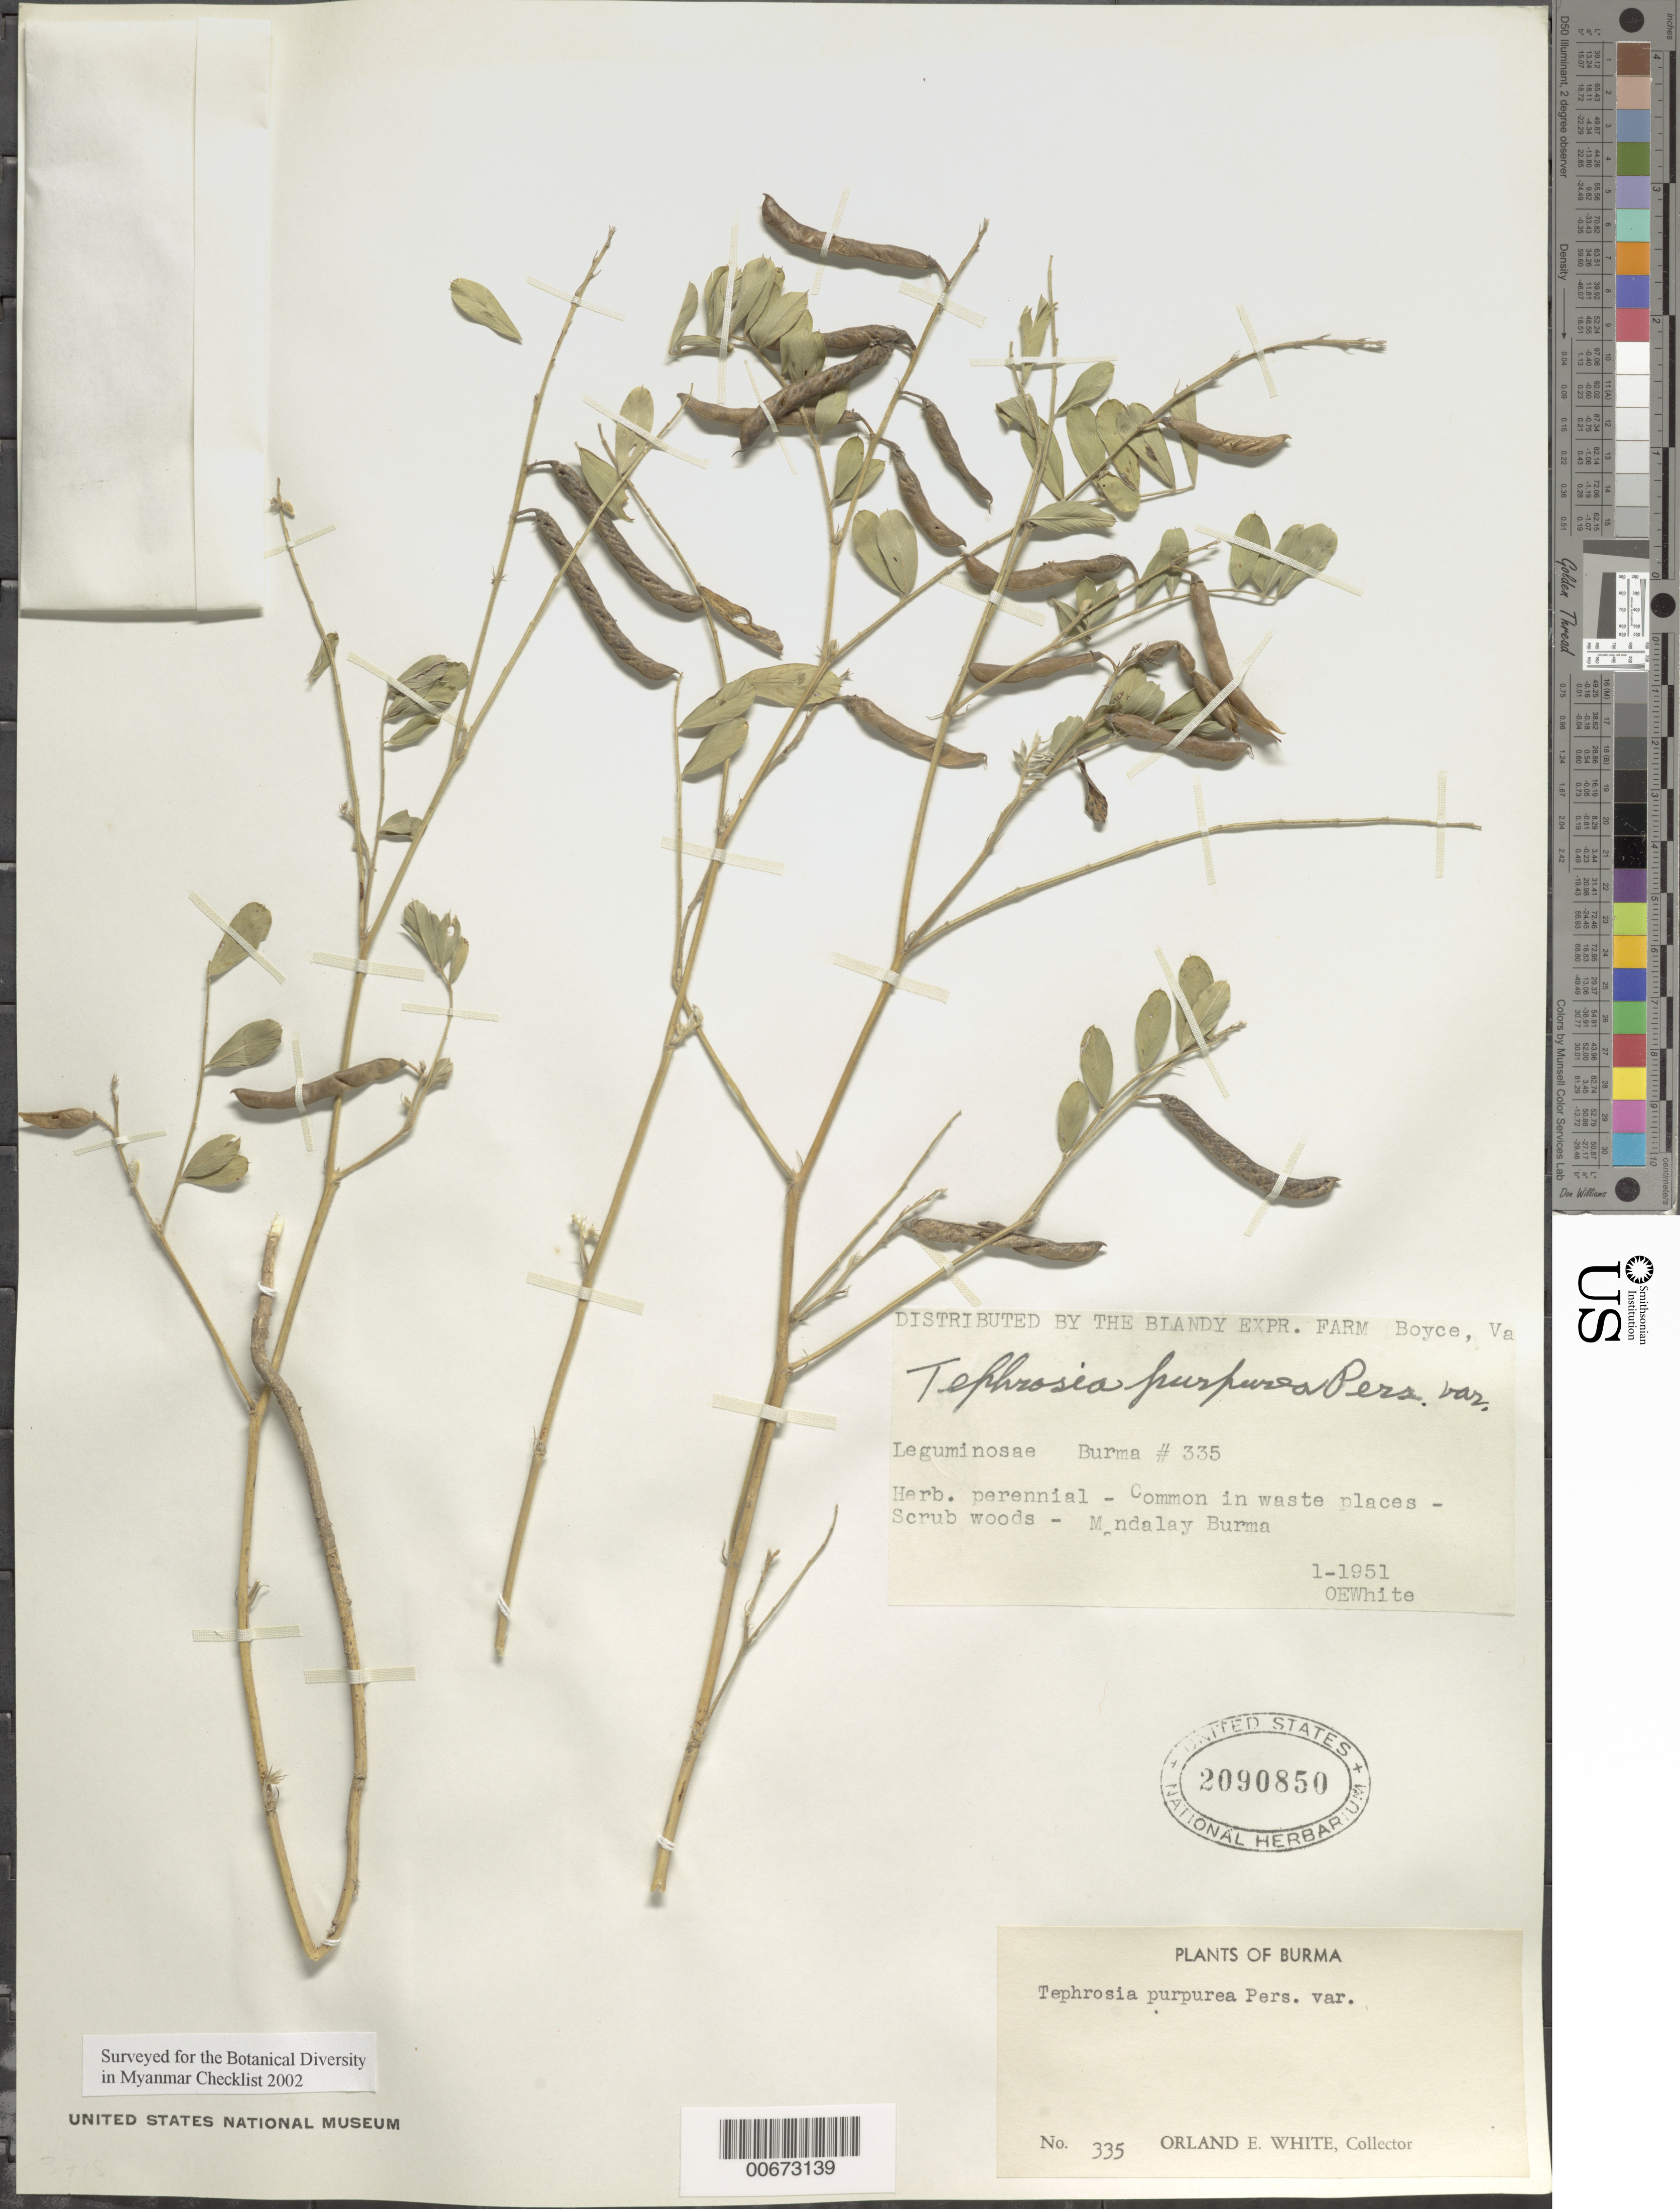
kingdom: Plantae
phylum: Tracheophyta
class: Magnoliopsida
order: Fabales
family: Fabaceae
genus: Tephrosia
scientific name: Tephrosia purpurea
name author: (L.) Pers.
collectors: O. E. White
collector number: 335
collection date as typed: Jan 1951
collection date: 1951-01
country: Myanmar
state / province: Mandalay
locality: Mandalay.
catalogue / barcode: US 2090850